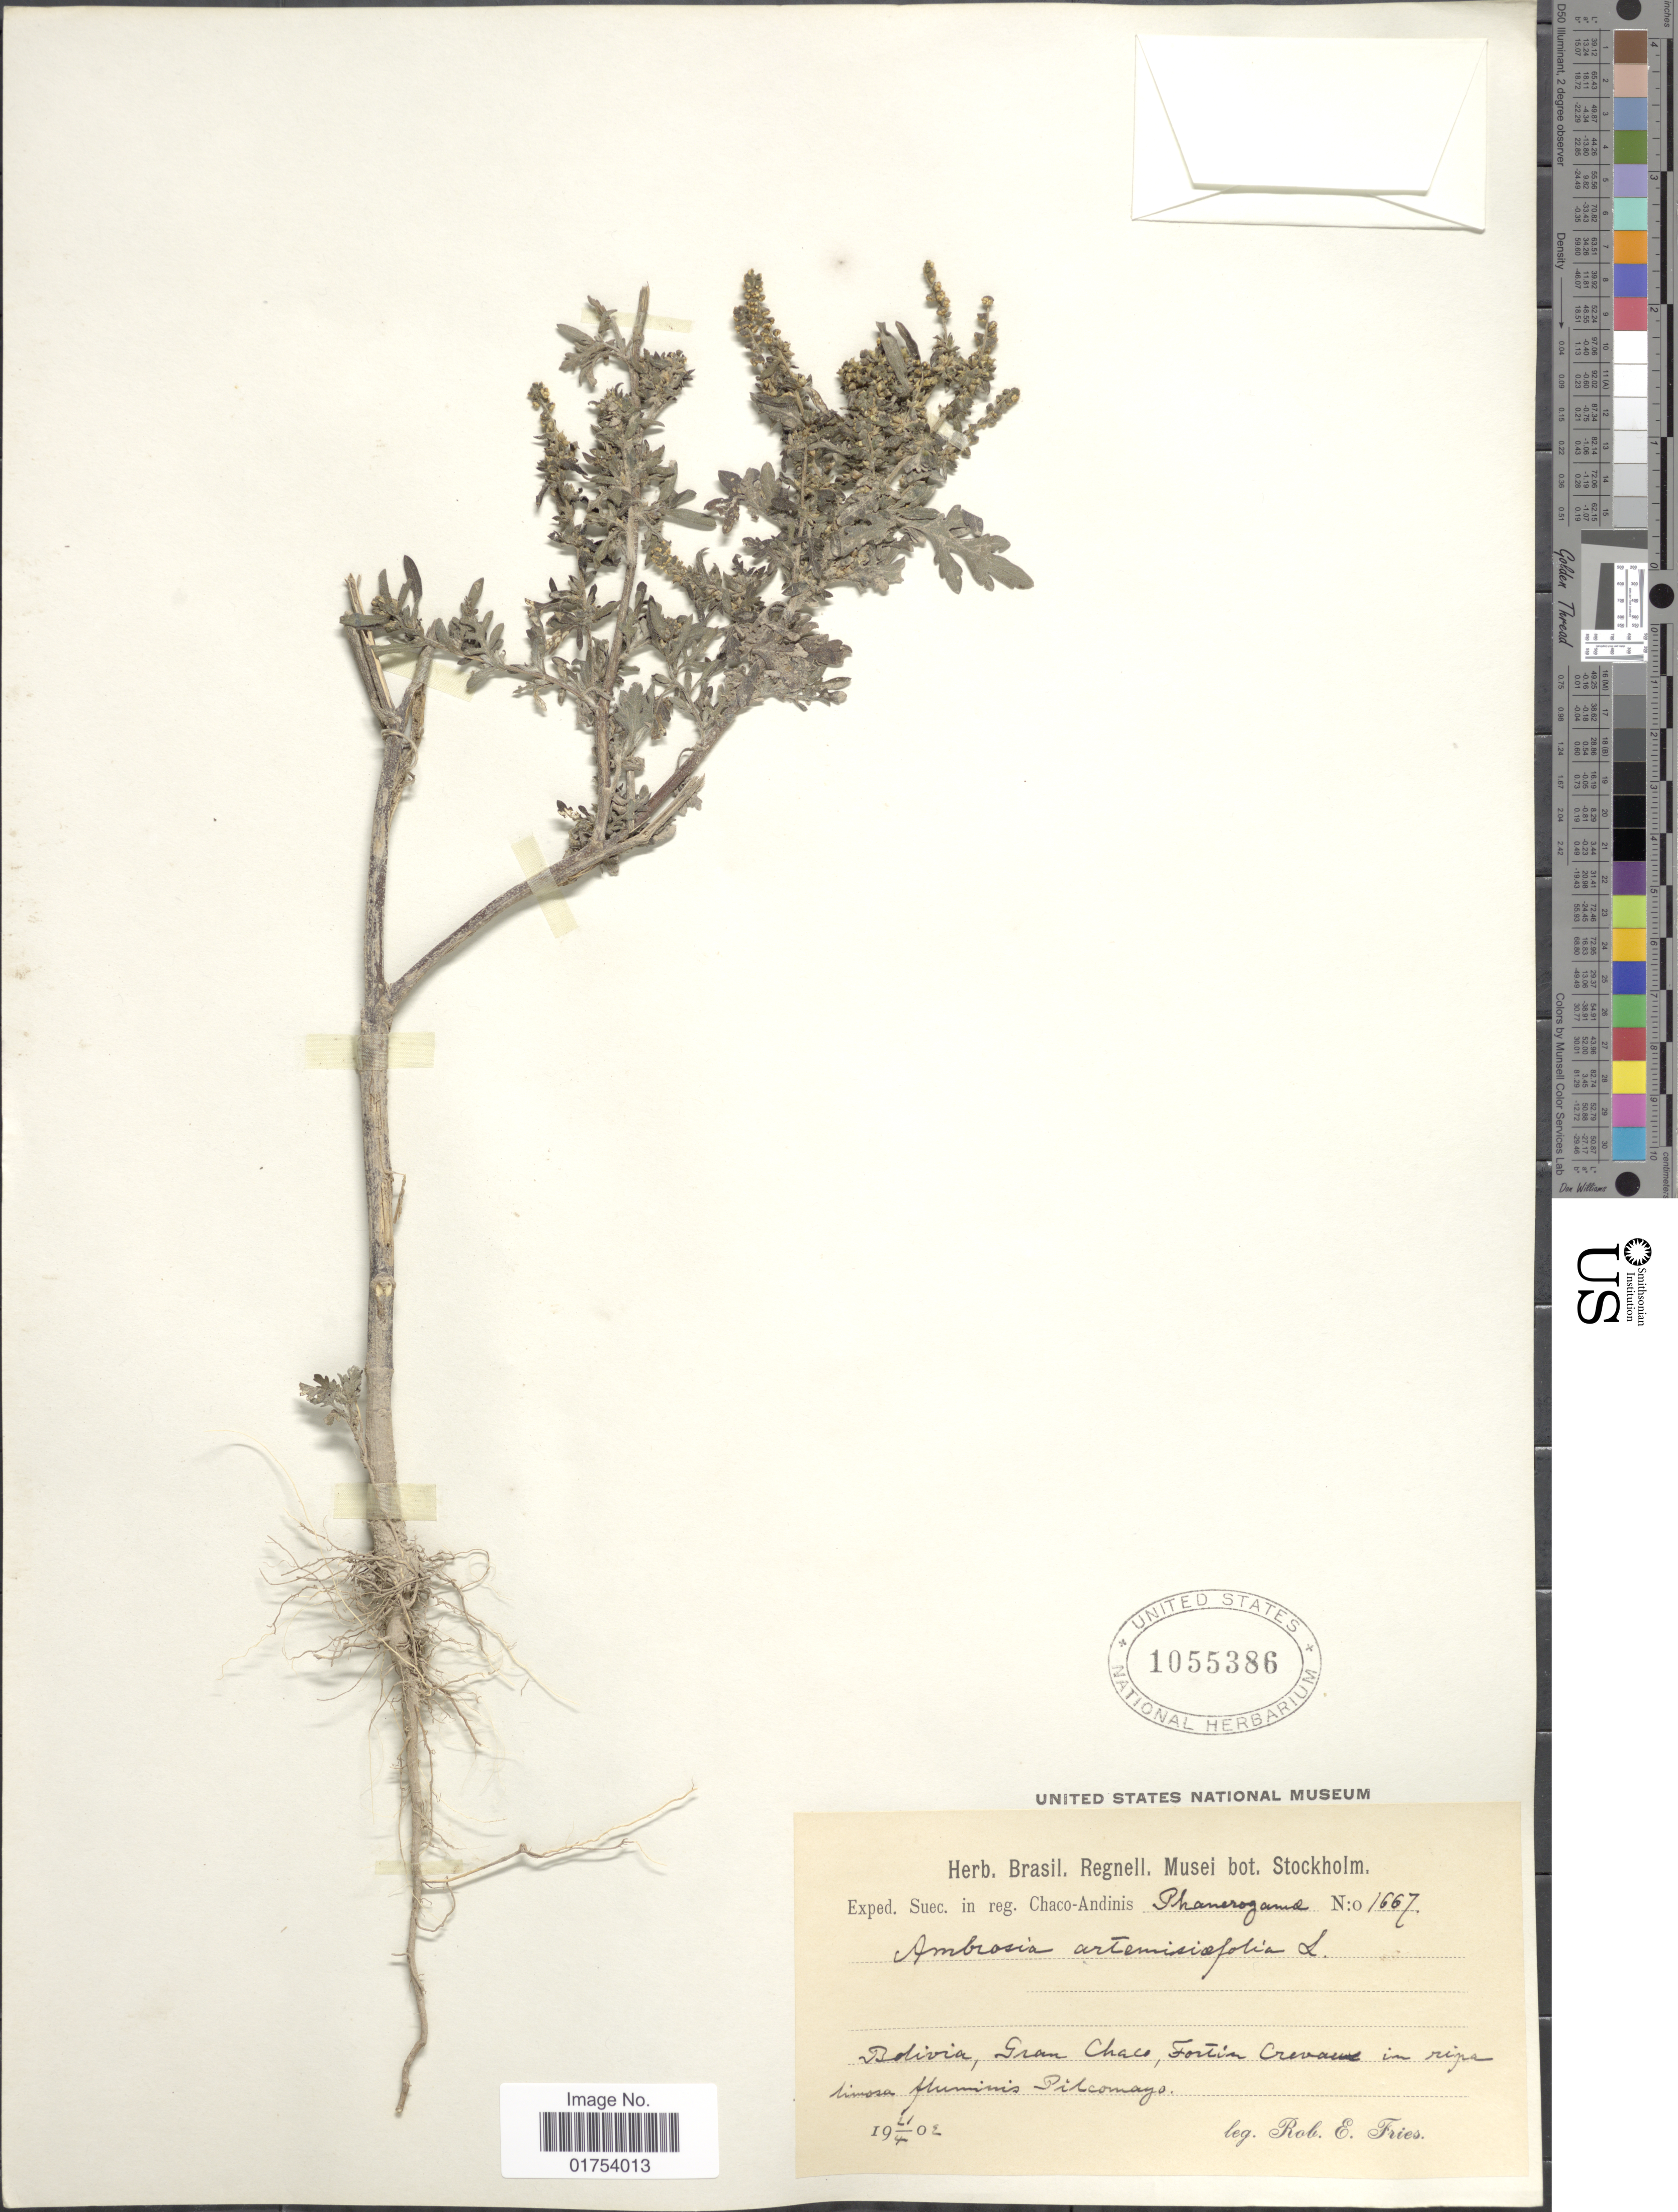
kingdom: Plantae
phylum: Tracheophyta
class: Magnoliopsida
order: Asterales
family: Asteraceae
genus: Ambrosia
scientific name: Ambrosia artemisiifolia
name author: L.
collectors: R. E. Fries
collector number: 1667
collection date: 1902-04-21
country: Bolivia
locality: Chaco-Andinis Phanerogans, Gran Chaco, Fortin crevaux in regna limosa fluminis Pilcomayo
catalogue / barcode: US 1055386